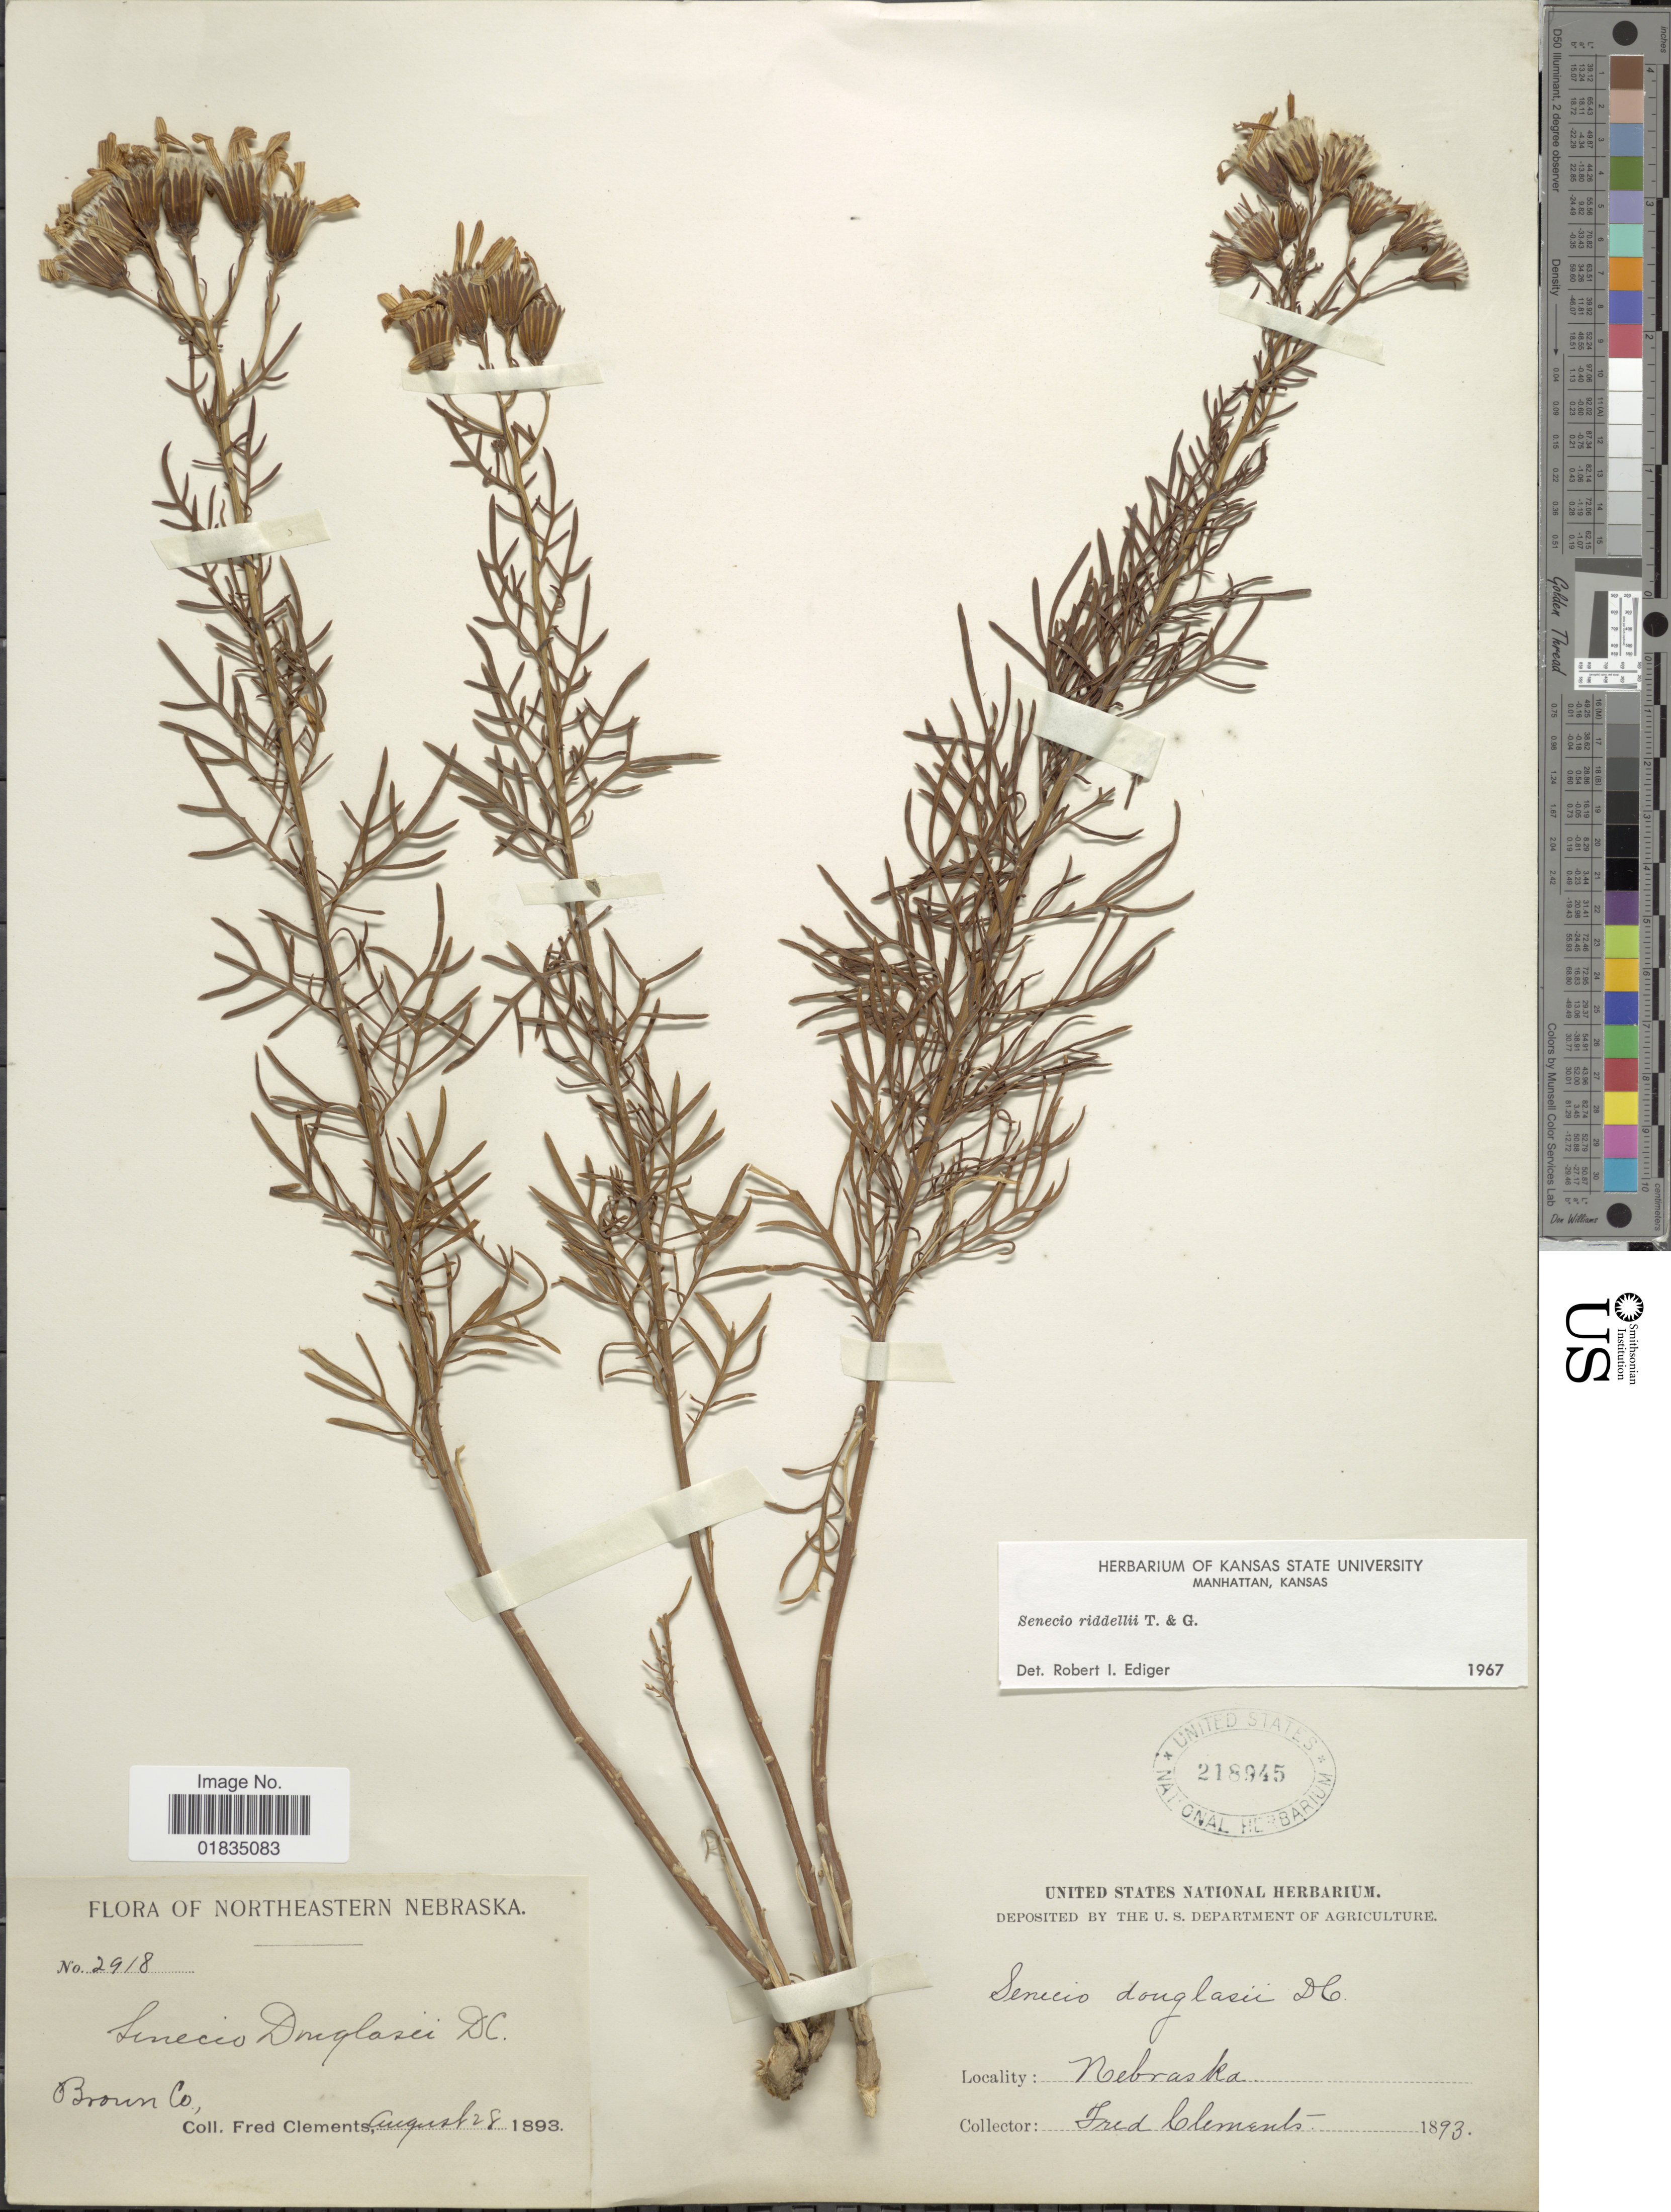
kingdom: Plantae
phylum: Tracheophyta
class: Magnoliopsida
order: Asterales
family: Asteraceae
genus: Senecio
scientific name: Senecio riddellii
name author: Torr. & A. Gray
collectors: F. E. Clements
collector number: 2918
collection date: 1893-08-28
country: United States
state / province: Nebraska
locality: Broun Co. Northeastern Nebraska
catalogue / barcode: US 218945